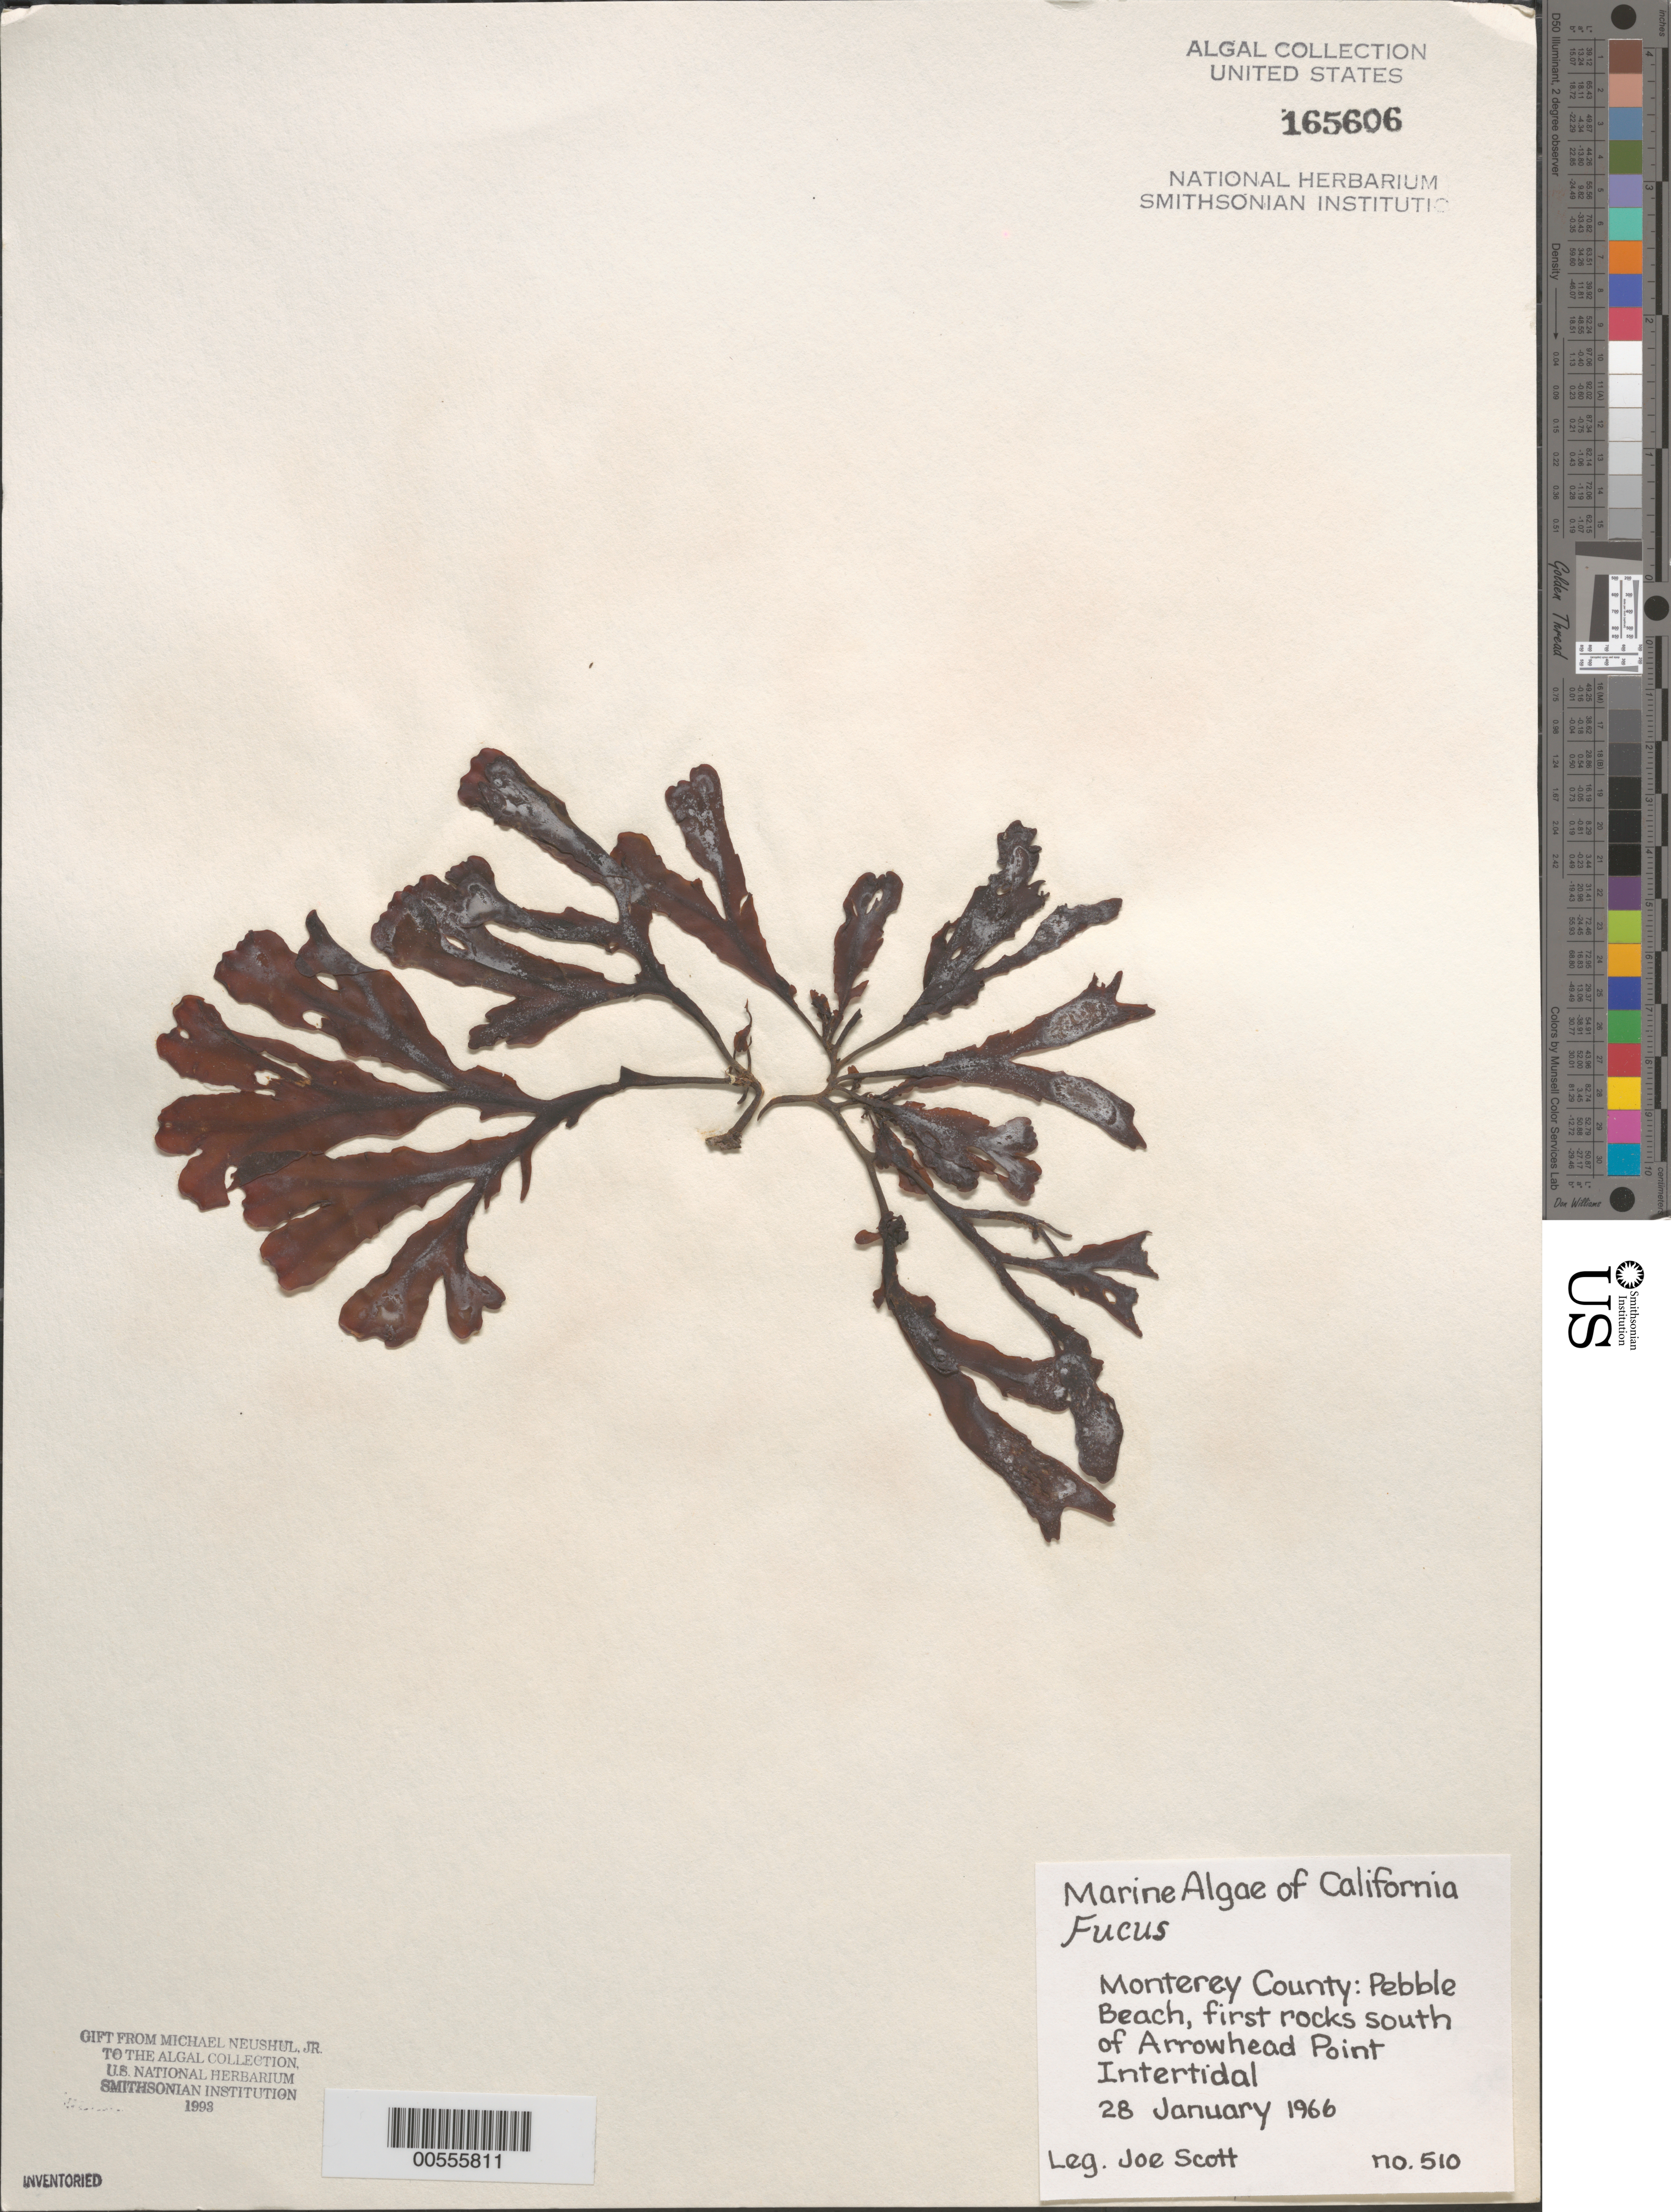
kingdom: Chromista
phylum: Ochrophyta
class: Phaeophyceae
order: Fucales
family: Fucaceae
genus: Fucus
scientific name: Fucus sp.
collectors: J. Scott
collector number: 510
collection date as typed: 28 Jan 1966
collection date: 1966-01-28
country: United States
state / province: California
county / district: Monterey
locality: Pebble Beach, first rocks south of Arrowhead Point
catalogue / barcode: US 165606